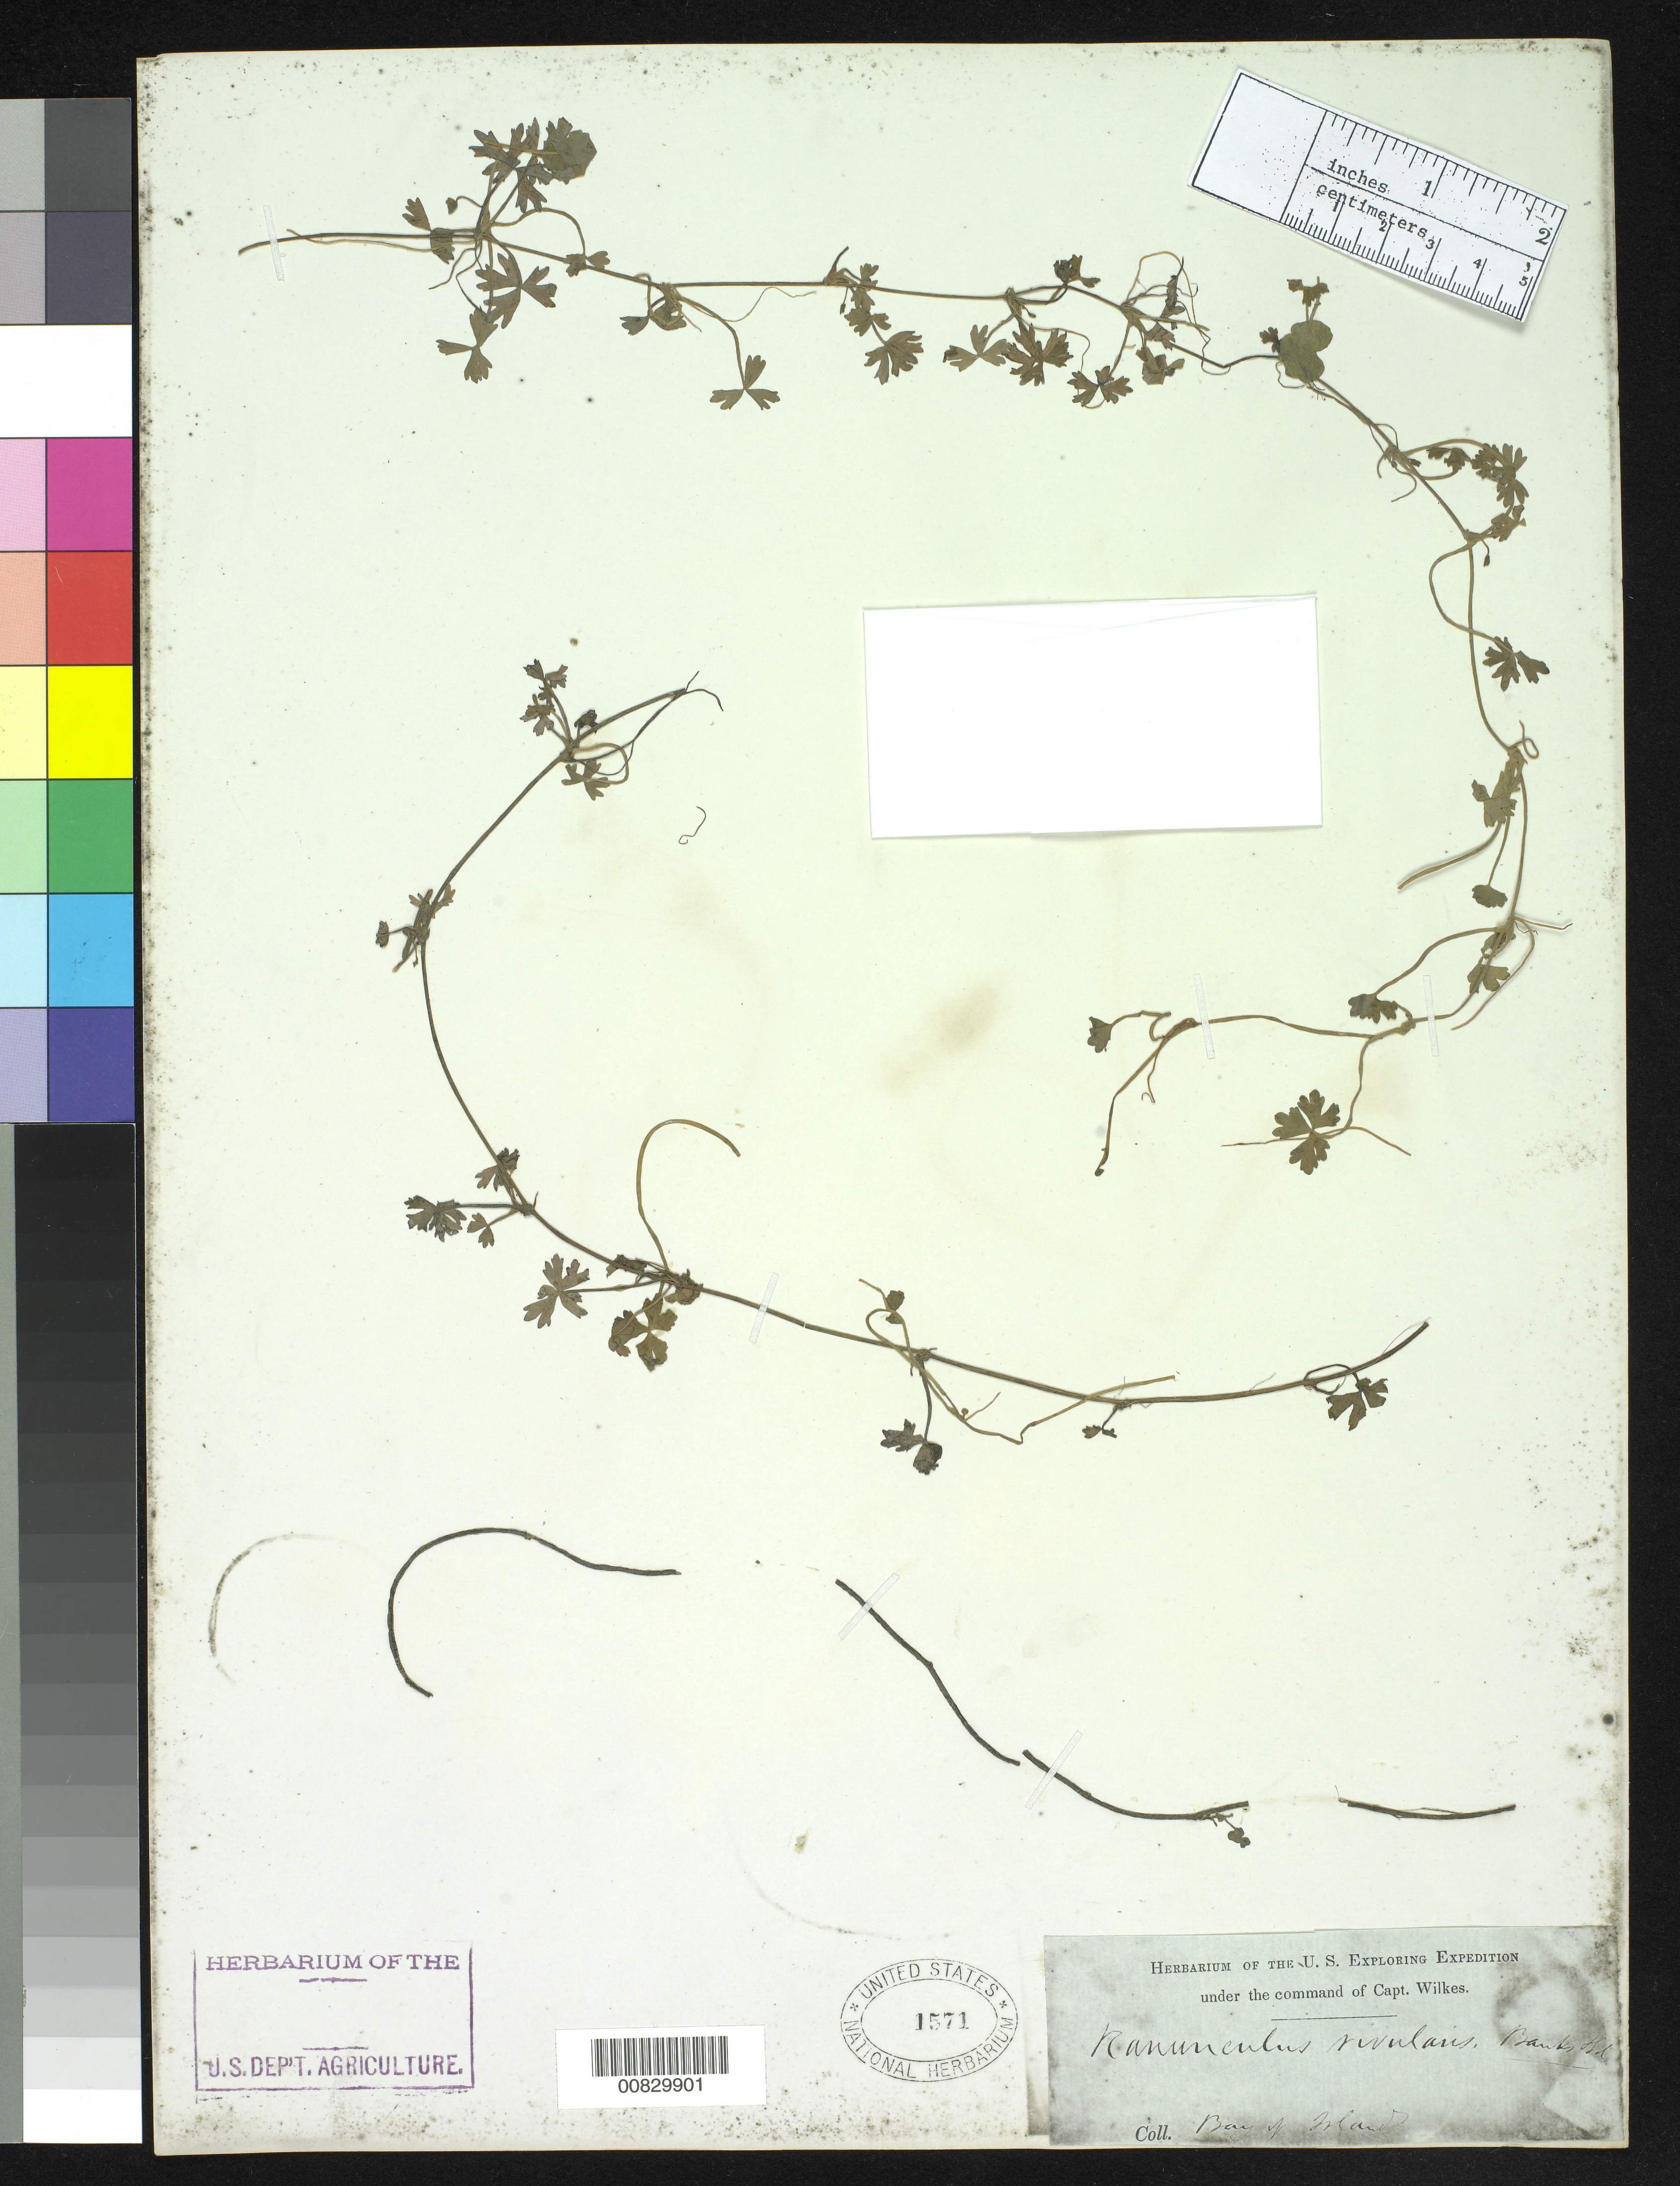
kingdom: Plantae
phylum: Tracheophyta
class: Magnoliopsida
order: Ranunculales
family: Ranunculaceae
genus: Ranunculus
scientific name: Ranunculus rivularis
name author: Banks & Sol. ex DC.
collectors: Wilkes Explor. Exped.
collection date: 1838/1842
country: New Zealand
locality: Bay of Islands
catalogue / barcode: US 1571